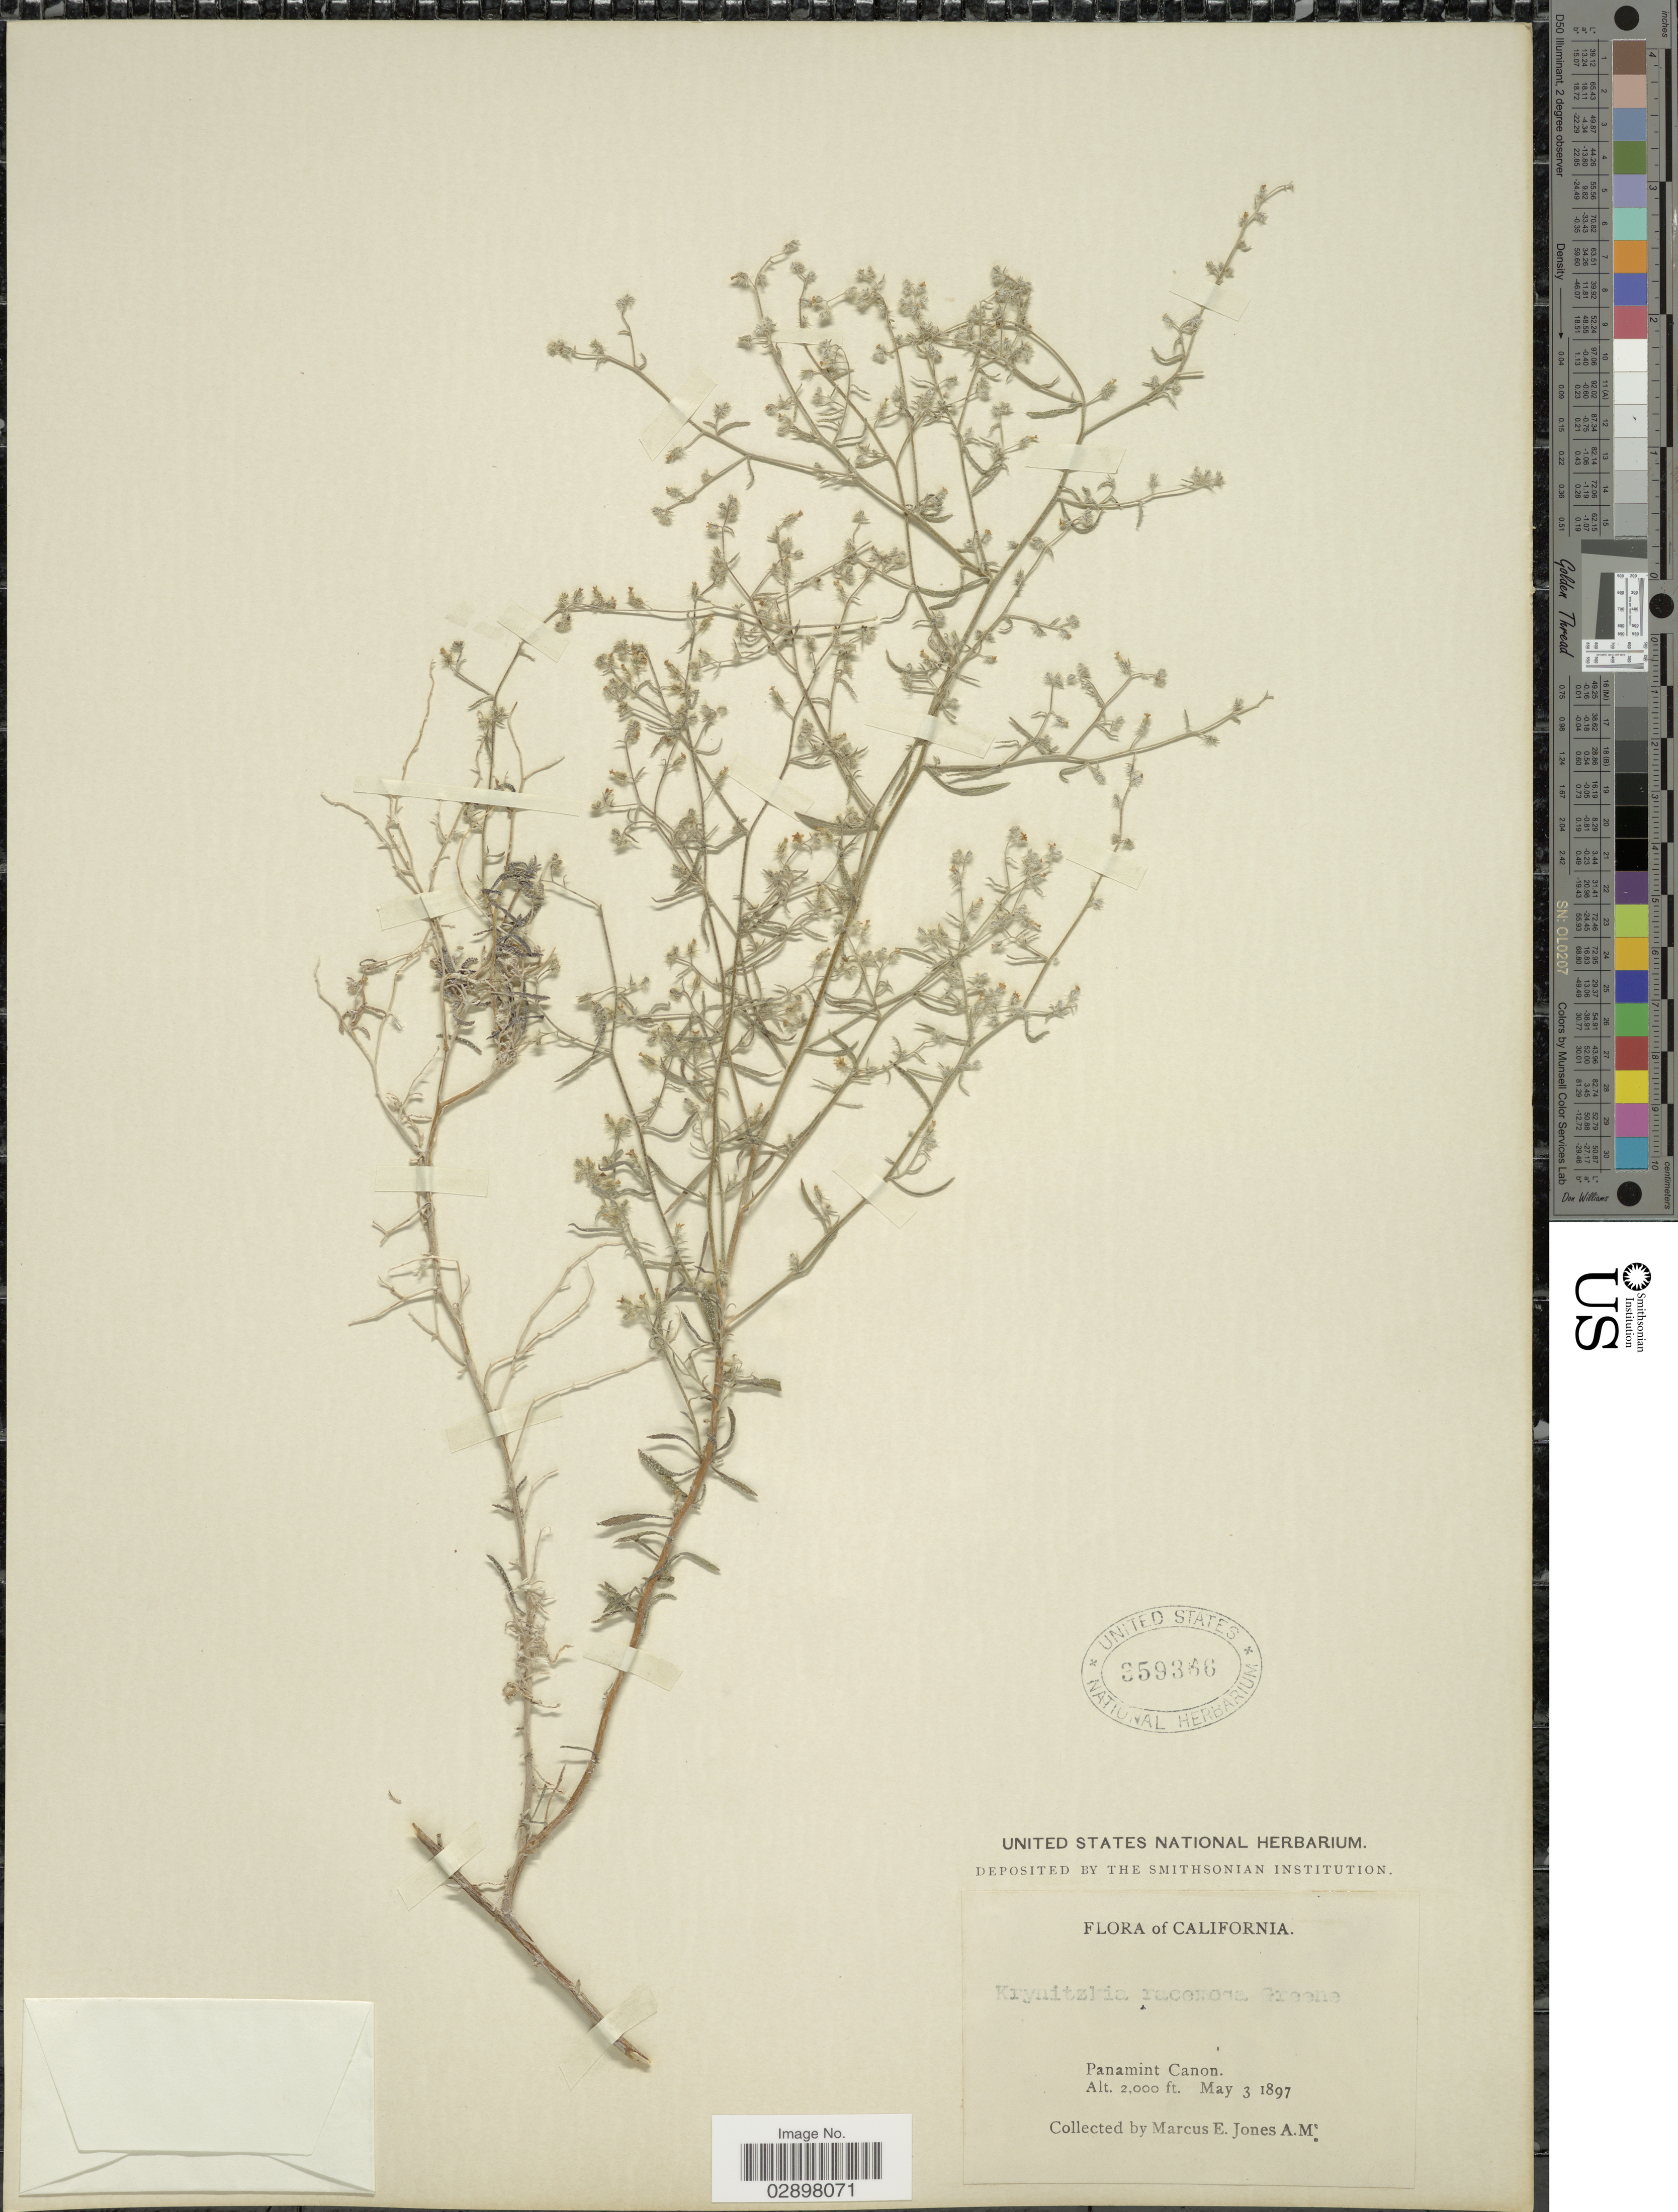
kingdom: Plantae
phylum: Tracheophyta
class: Magnoliopsida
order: Boraginales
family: Boraginaceae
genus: Cryptantha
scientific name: Cryptantha racemosa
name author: (S. Watson) Greene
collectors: M. E. Jones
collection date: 1897-05-03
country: United States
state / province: California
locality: Panamint Canon.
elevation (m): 610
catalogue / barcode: US 359366